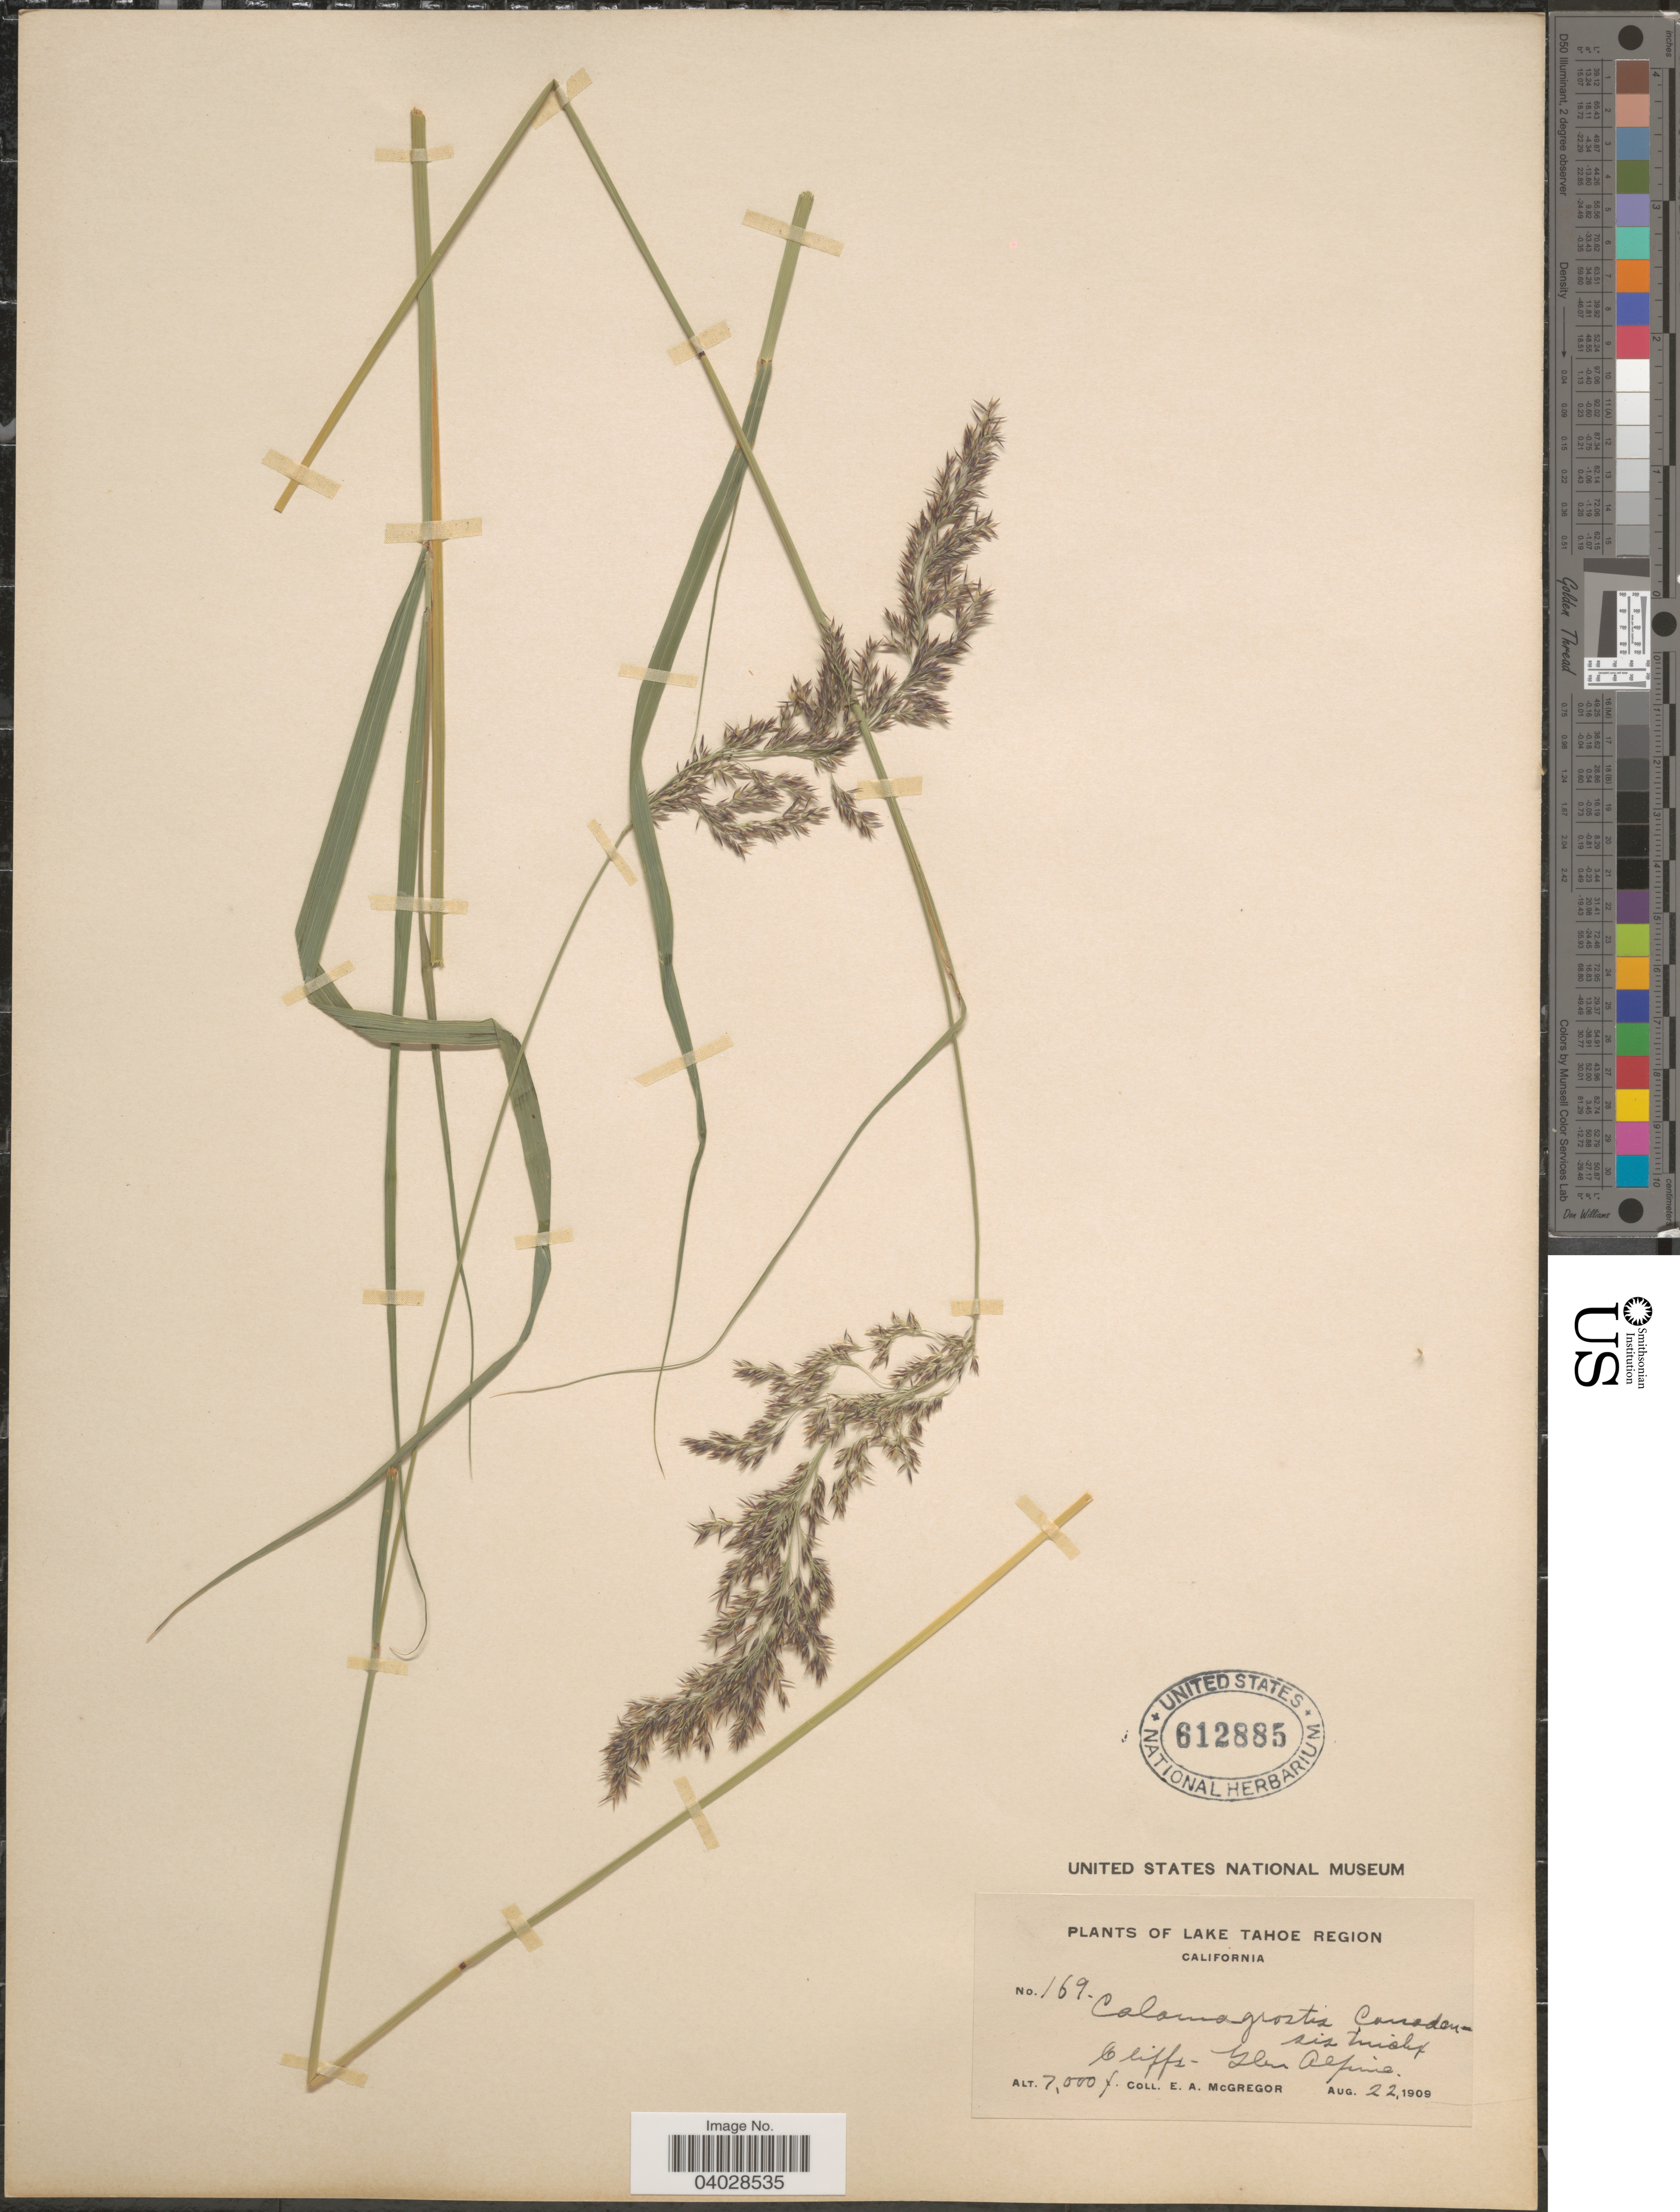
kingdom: Plantae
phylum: Tracheophyta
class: Liliopsida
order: Poales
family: Poaceae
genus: Calamagrostis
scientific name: Calamagrostis canadensis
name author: (Michx.) P. Beauv.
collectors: E. A. McGregor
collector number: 169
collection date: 1909-08-22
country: United States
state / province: California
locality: Lake Tahoe Region. Cliffs - Glen Alpine.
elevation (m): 2134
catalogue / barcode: US 612885